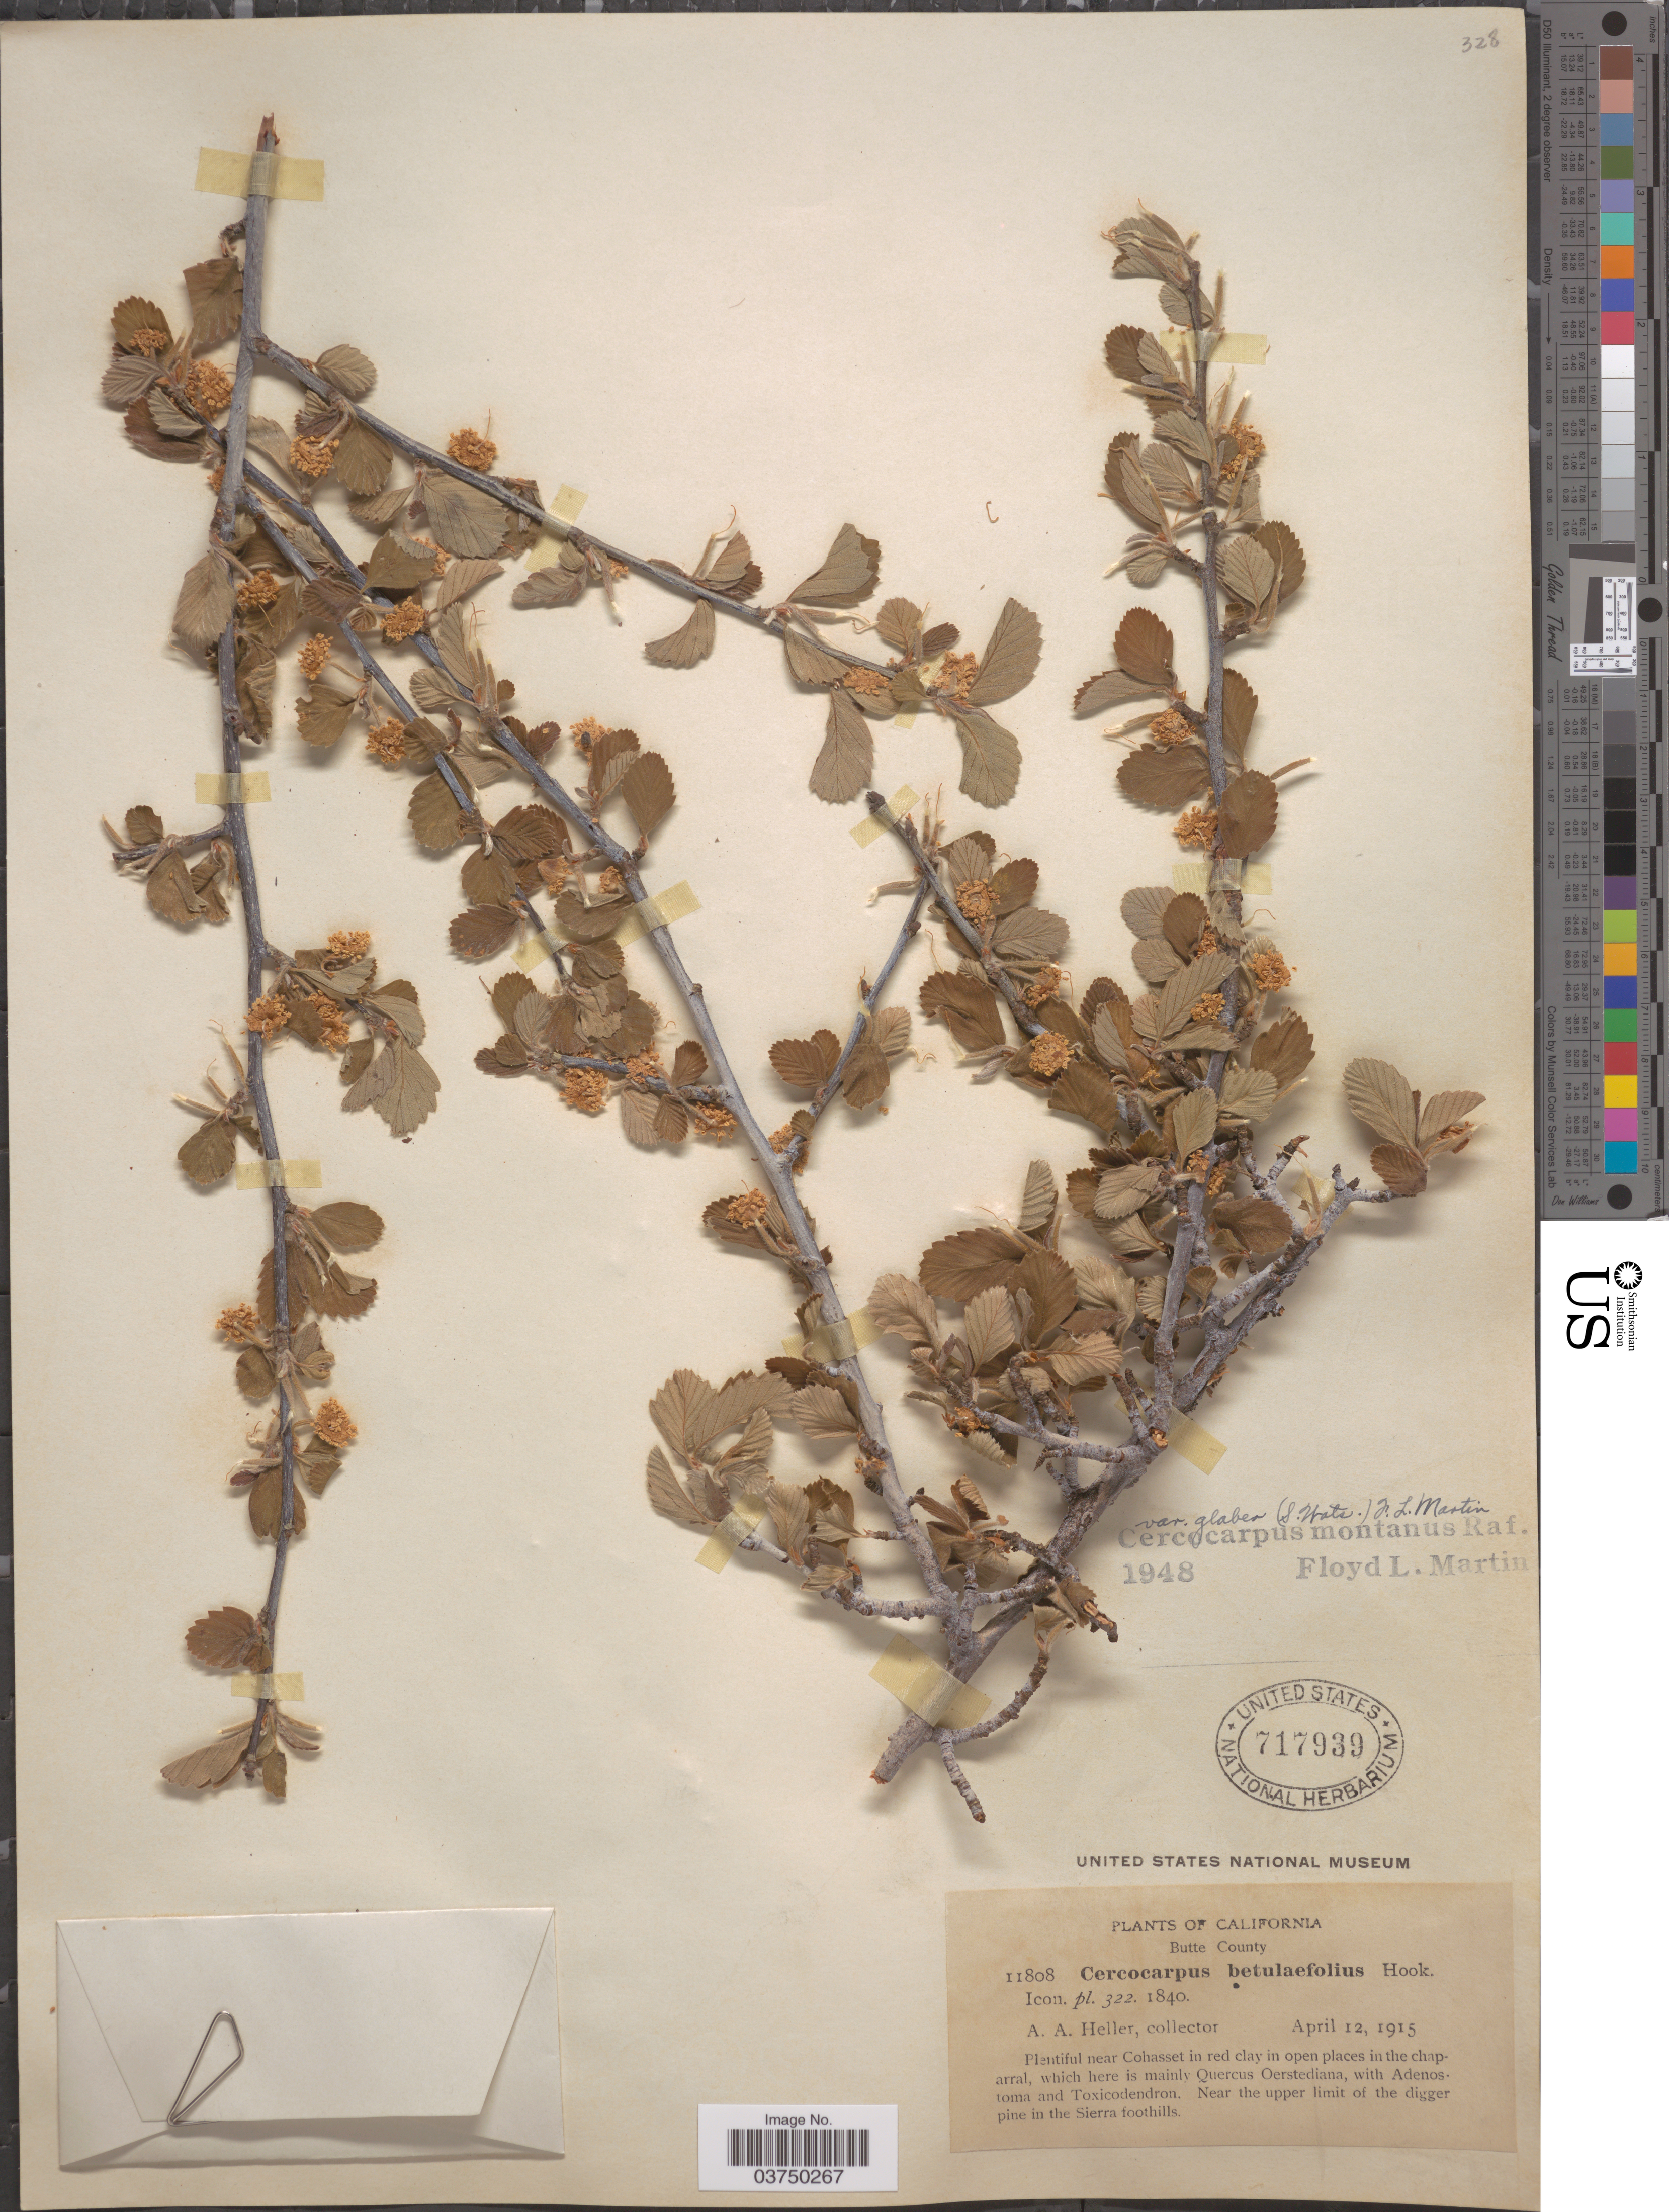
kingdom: Plantae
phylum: Tracheophyta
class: Magnoliopsida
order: Rosales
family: Rosaceae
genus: Cercocarpus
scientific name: Cercocarpus montanus var. glaber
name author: (S. Watson) F.L. Martin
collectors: A. A. Heller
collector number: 11808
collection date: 1915-04-12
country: United States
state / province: California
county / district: Butte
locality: Butte County. Plentiful near Cohasset. Near the upper limit of the digger pine in the Sierra foothills.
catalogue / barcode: US 717939